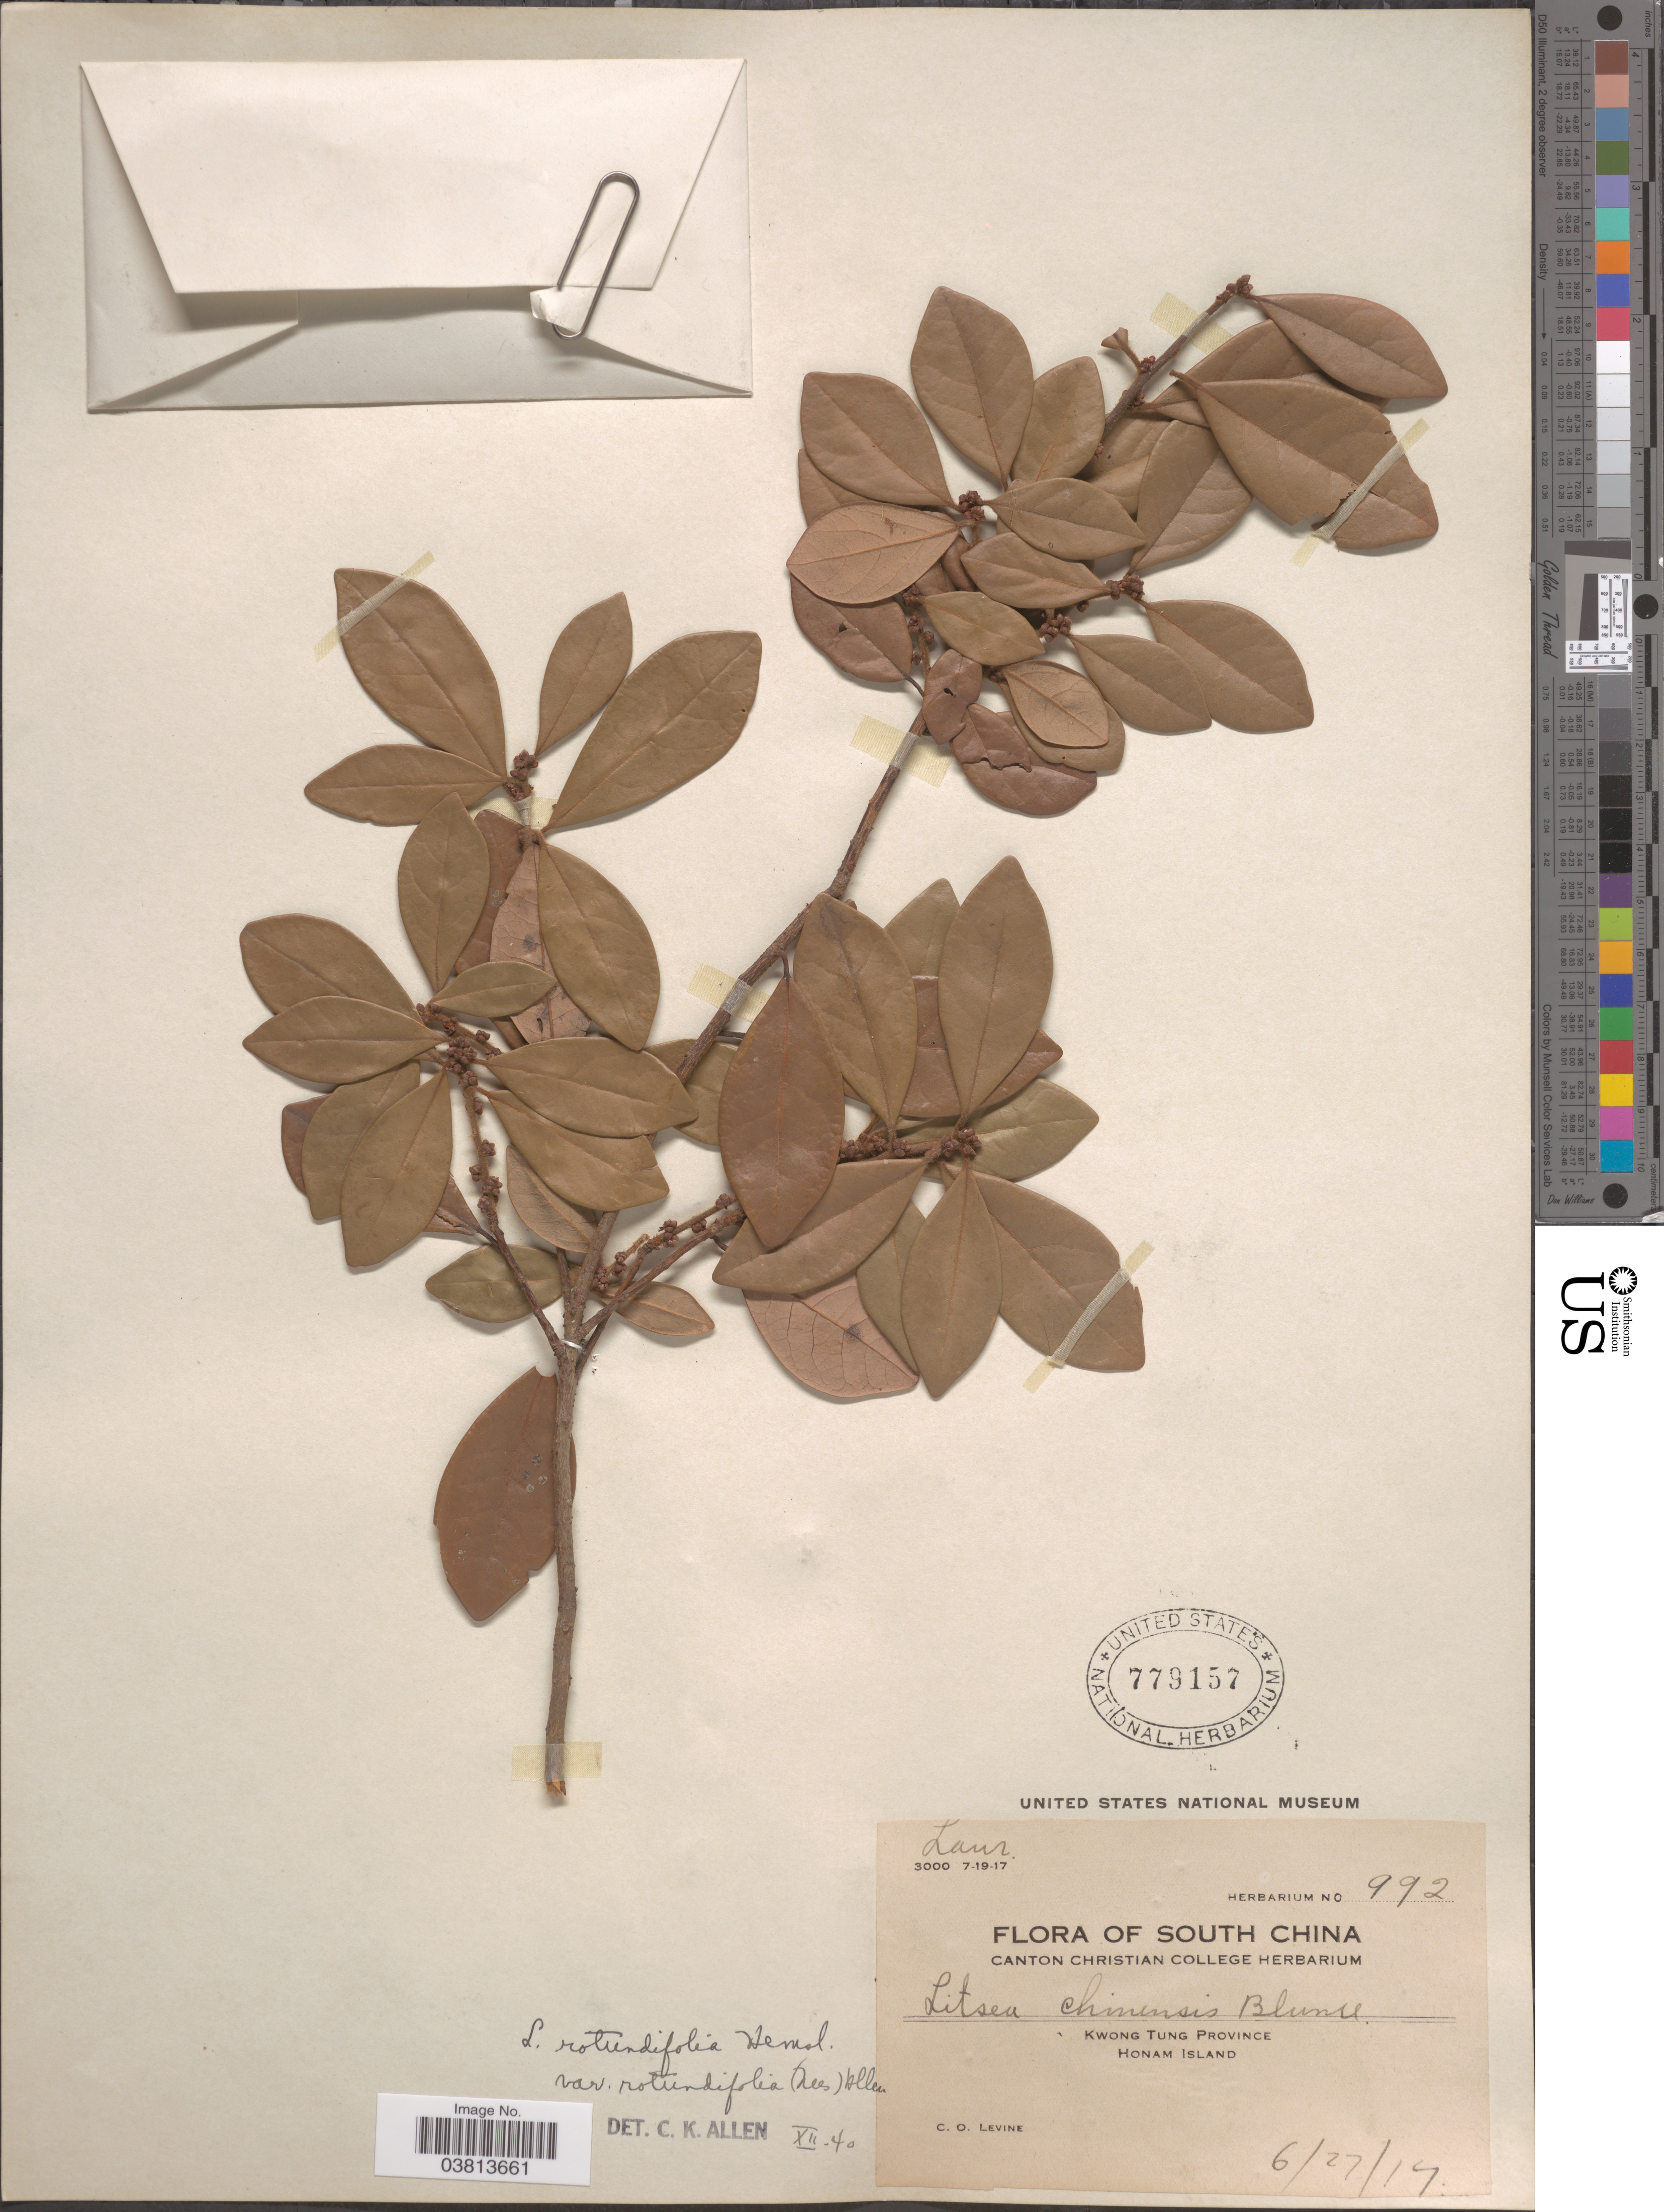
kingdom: Plantae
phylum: Tracheophyta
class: Magnoliopsida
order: Laurales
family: Lauraceae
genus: Litsea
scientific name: Litsea rotundifolia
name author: Hemsl.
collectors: C. O. Levine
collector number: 992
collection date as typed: Transcribed d/m/y: 27/6/17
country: China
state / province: Guangdong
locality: South China. Kwong Tung Province. Honam Island.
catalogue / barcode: US 779157